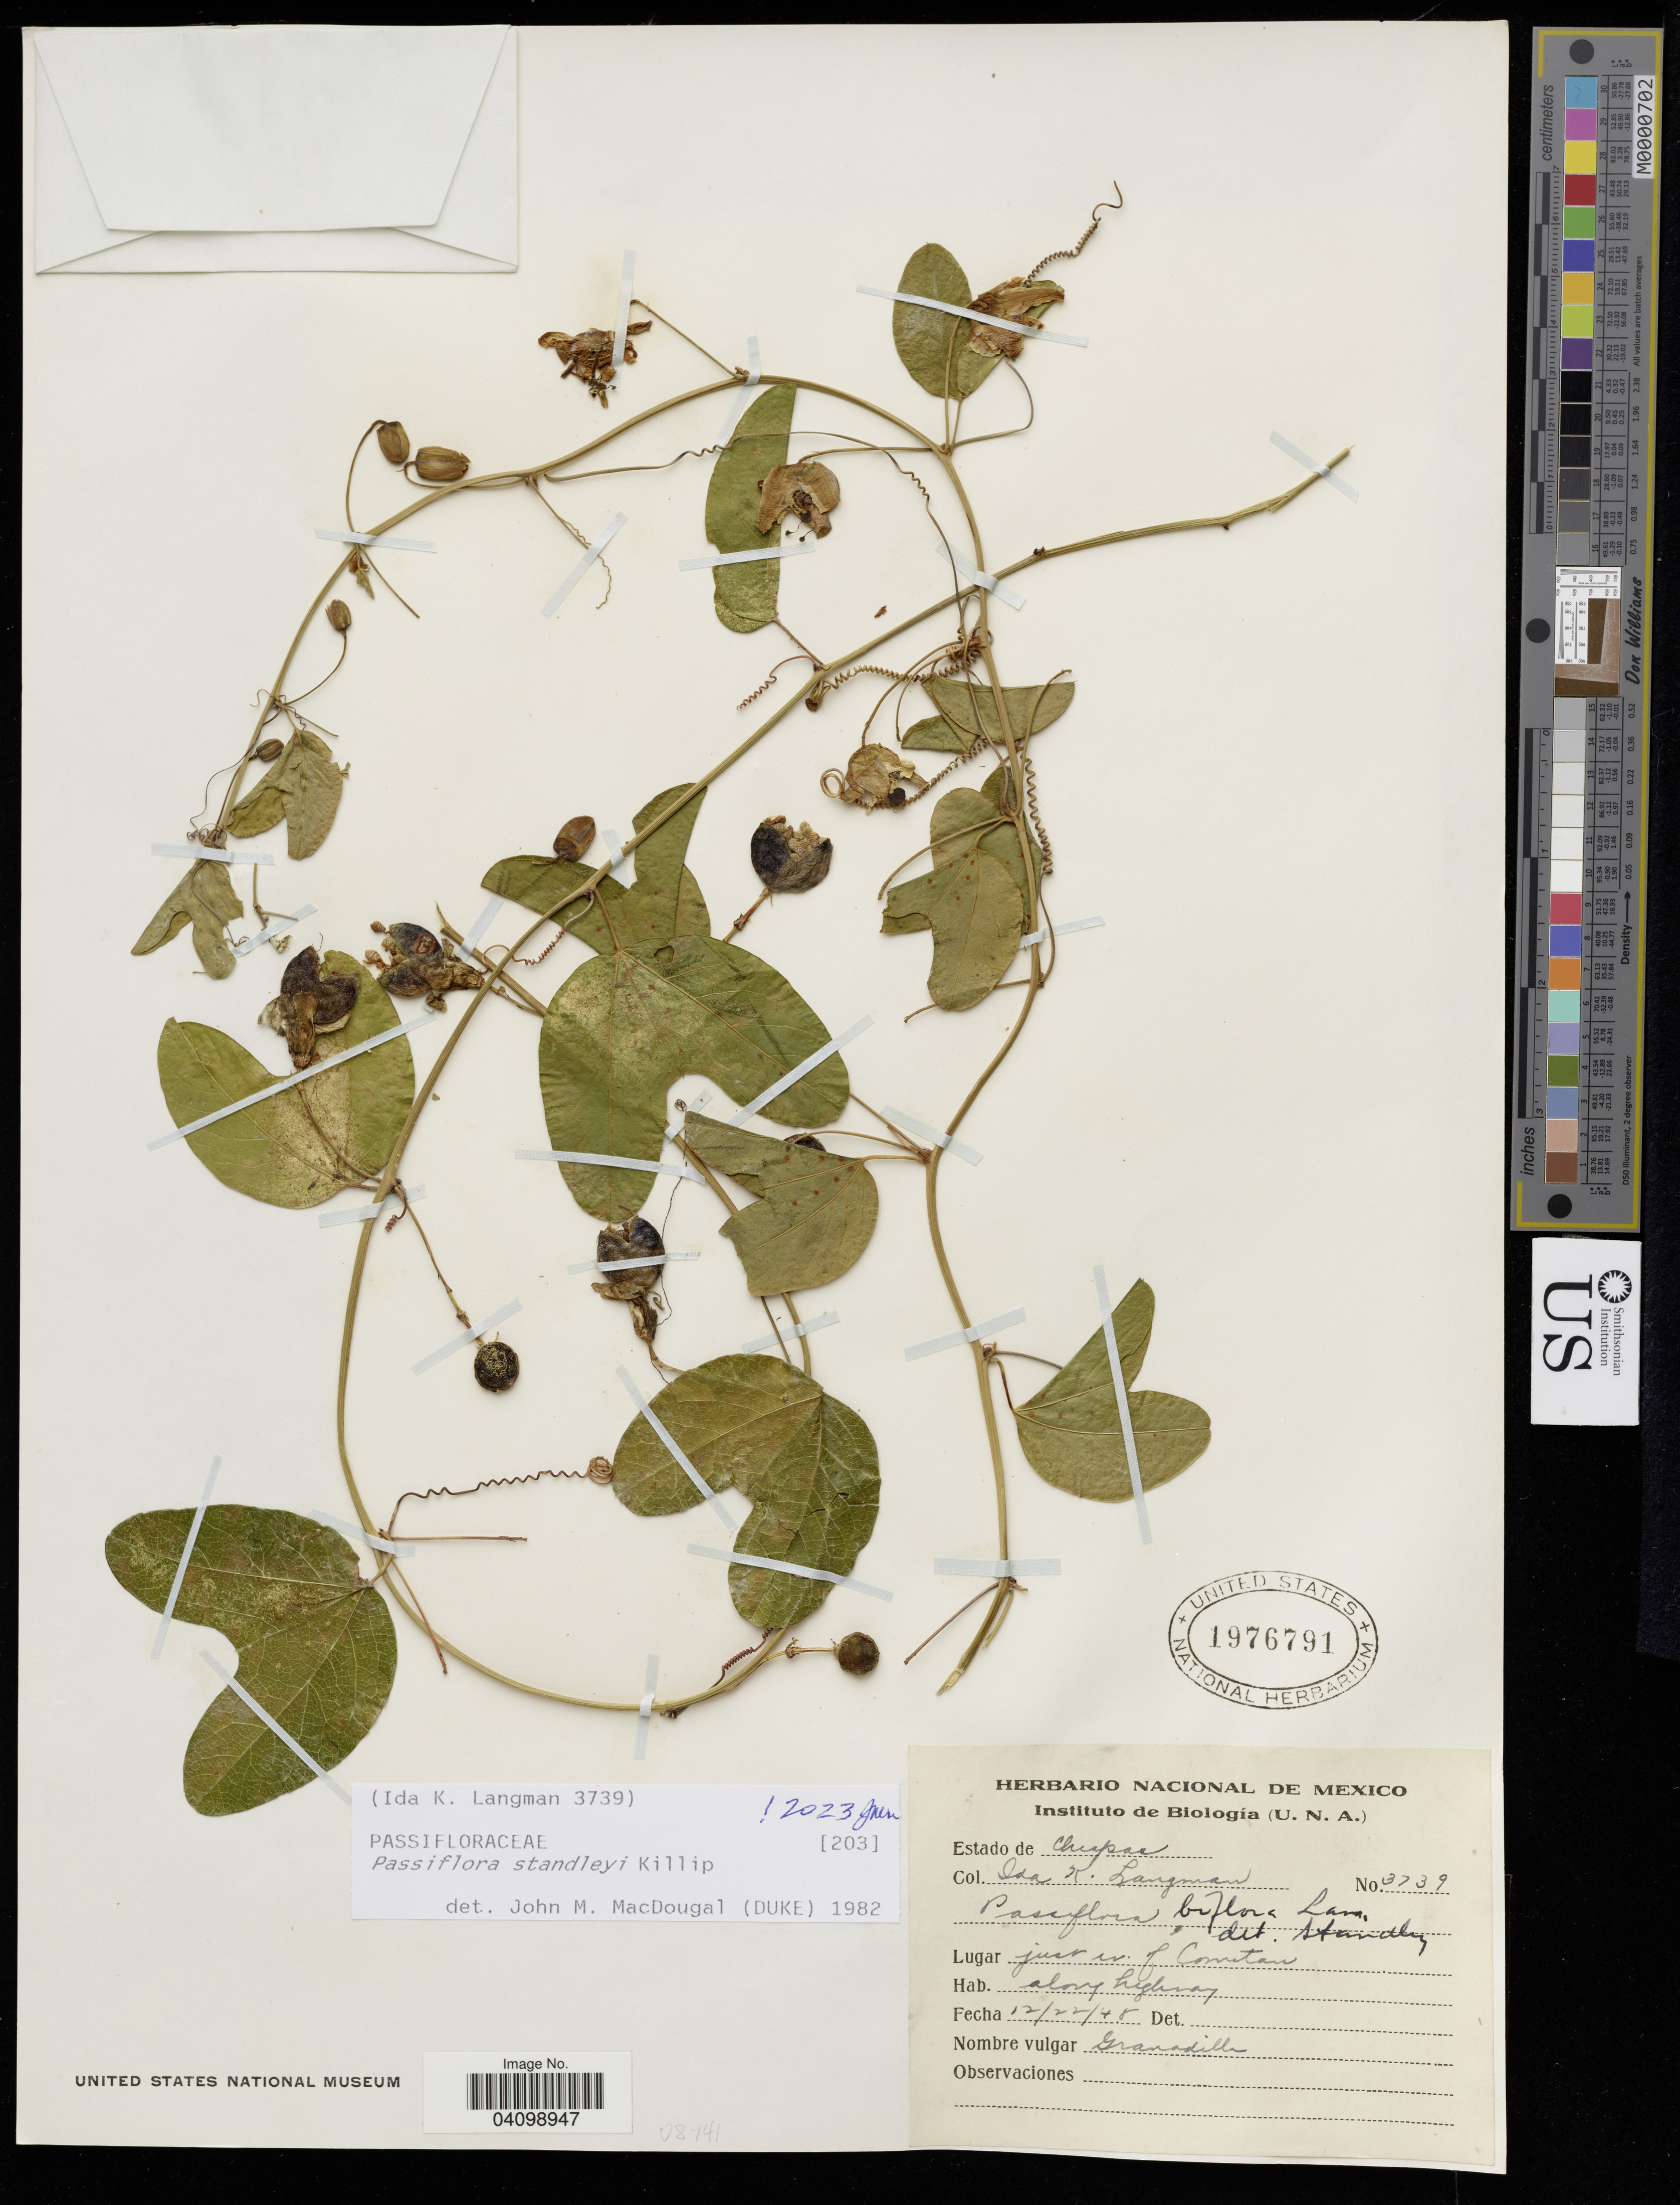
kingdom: Plantae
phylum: Tracheophyta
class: Magnoliopsida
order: Malpighiales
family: Passifloraceae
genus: Passiflora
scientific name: Passiflora standleyi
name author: Killip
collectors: I. Langman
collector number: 3739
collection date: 1948-12-22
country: Mexico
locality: Just w. of Cometan, along highway.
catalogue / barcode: US 1976791